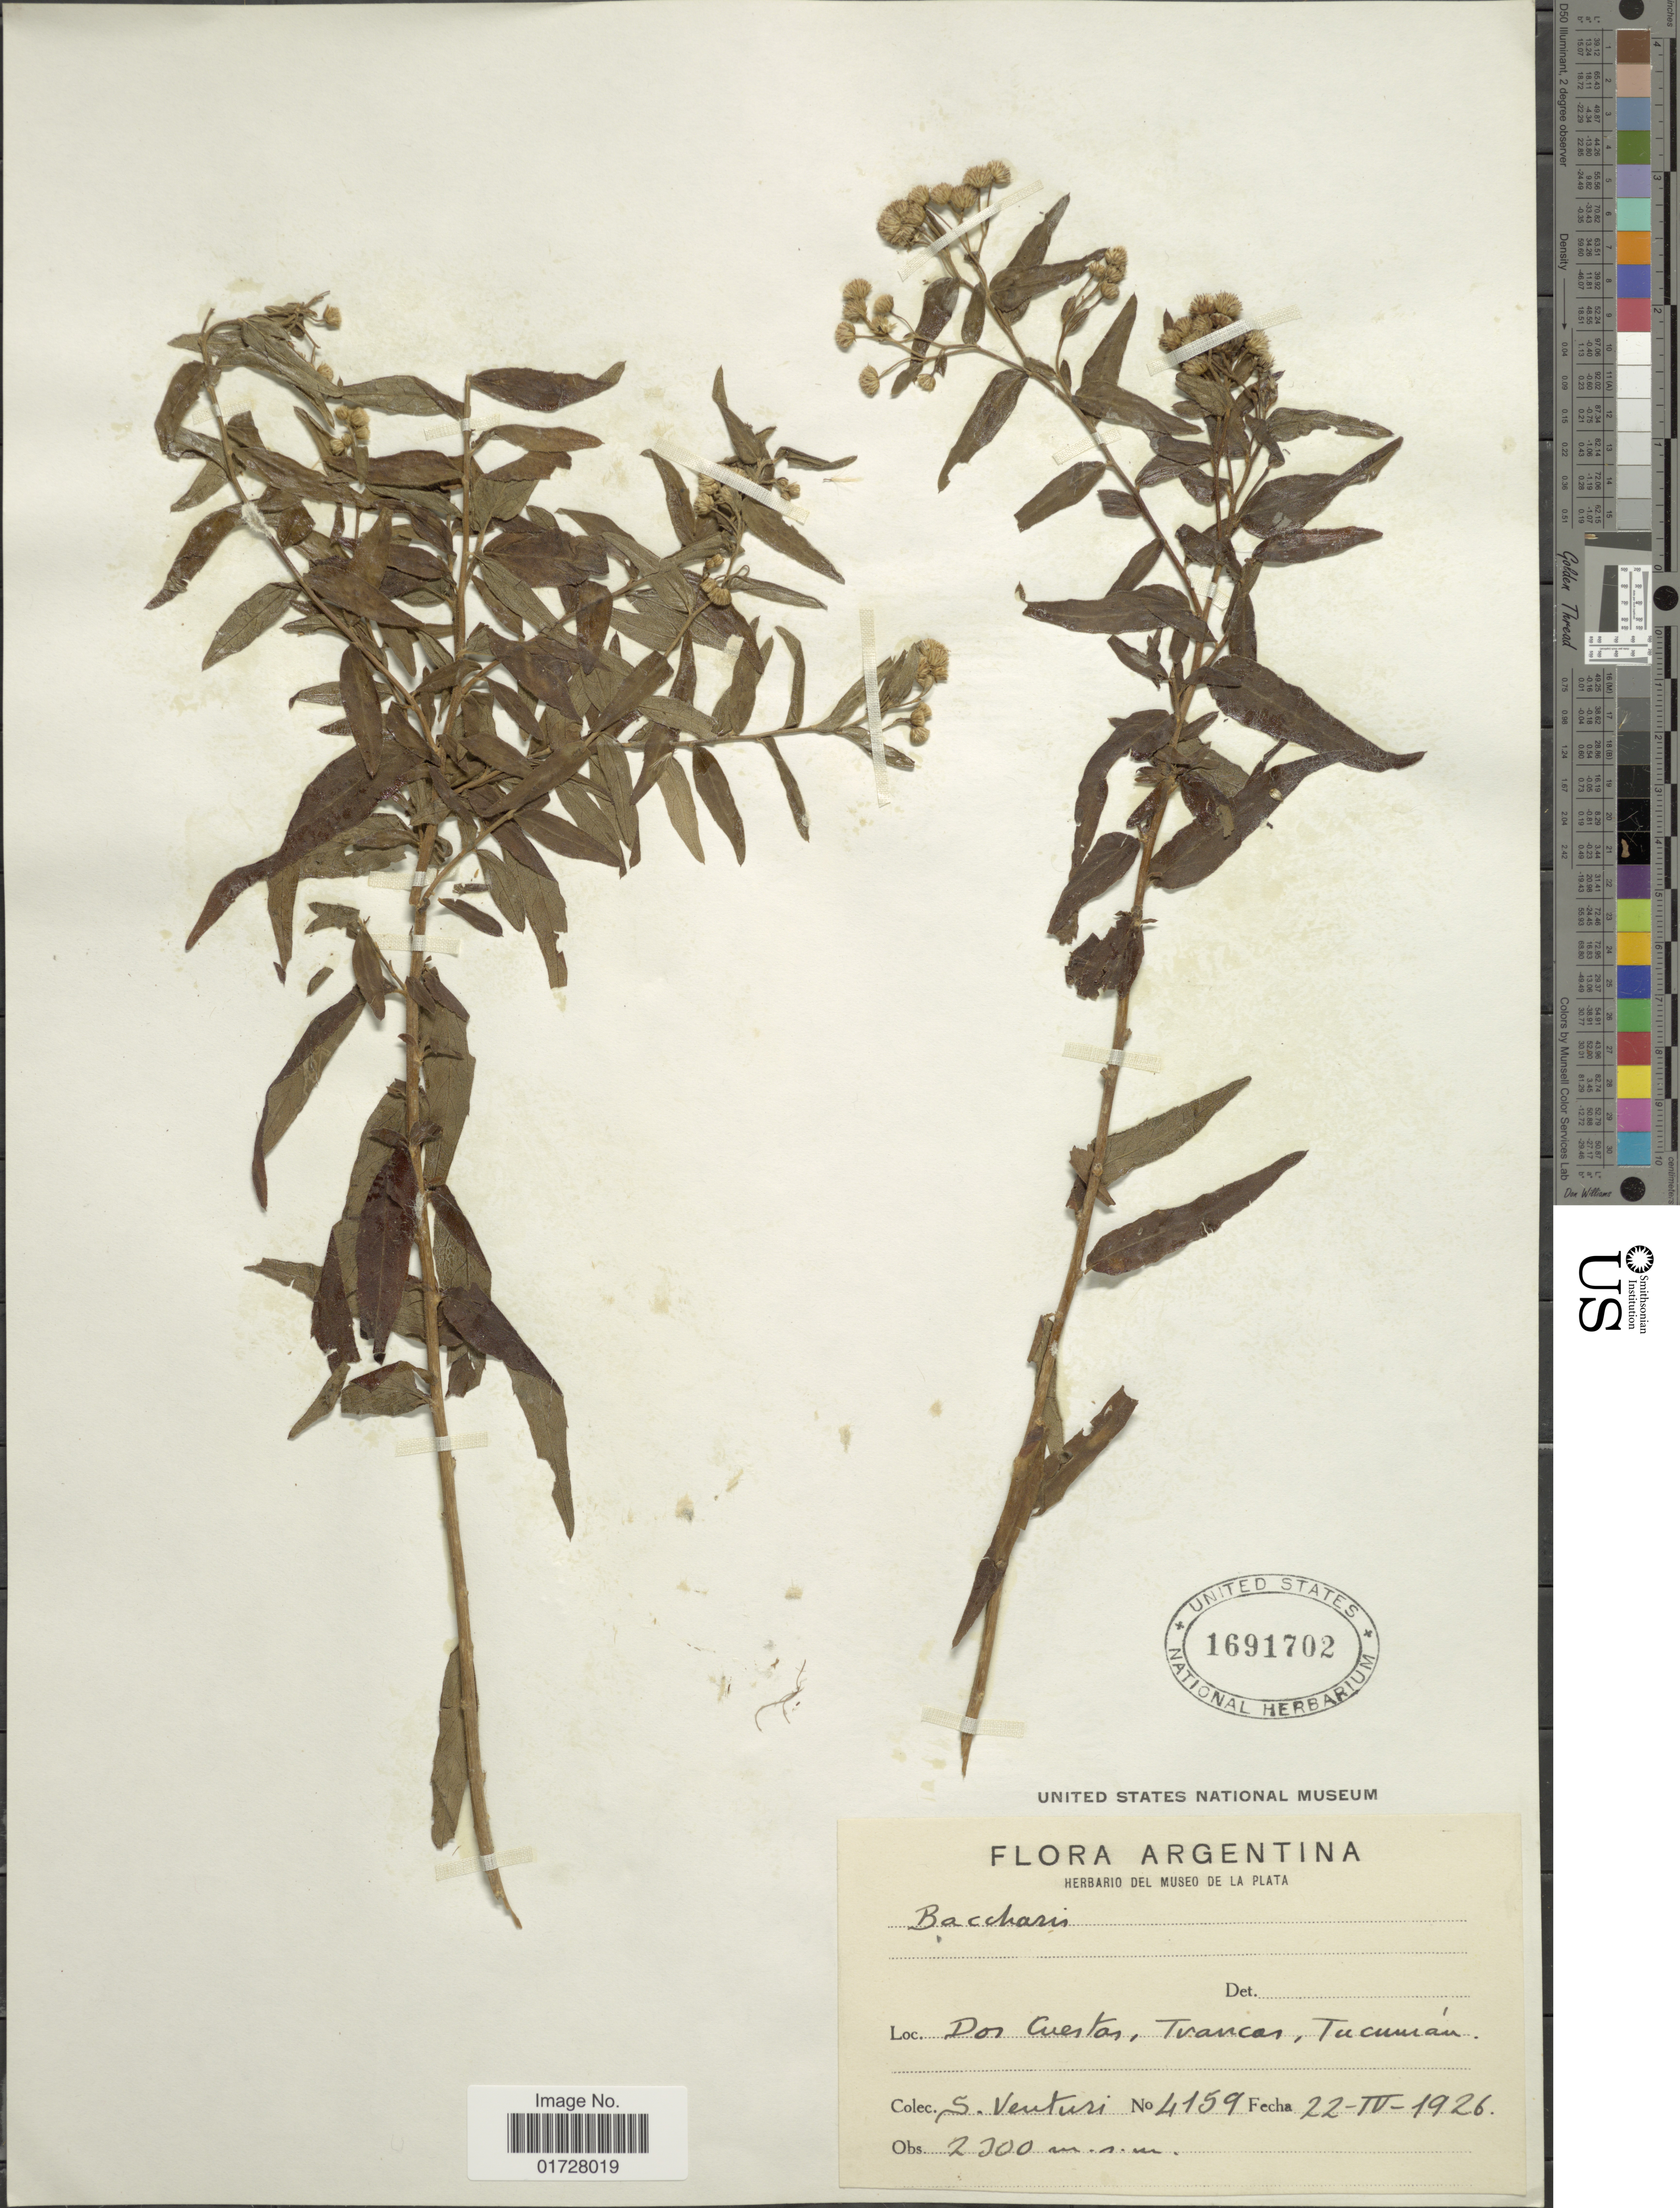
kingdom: Plantae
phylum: Tracheophyta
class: Magnoliopsida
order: Asterales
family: Asteraceae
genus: Baccharis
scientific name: Baccharis sp.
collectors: S. Venturi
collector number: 4159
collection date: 1926-04-22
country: Argentina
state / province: Tucuman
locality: Dos Cuestas, Trancas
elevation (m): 2300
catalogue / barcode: US 1691702